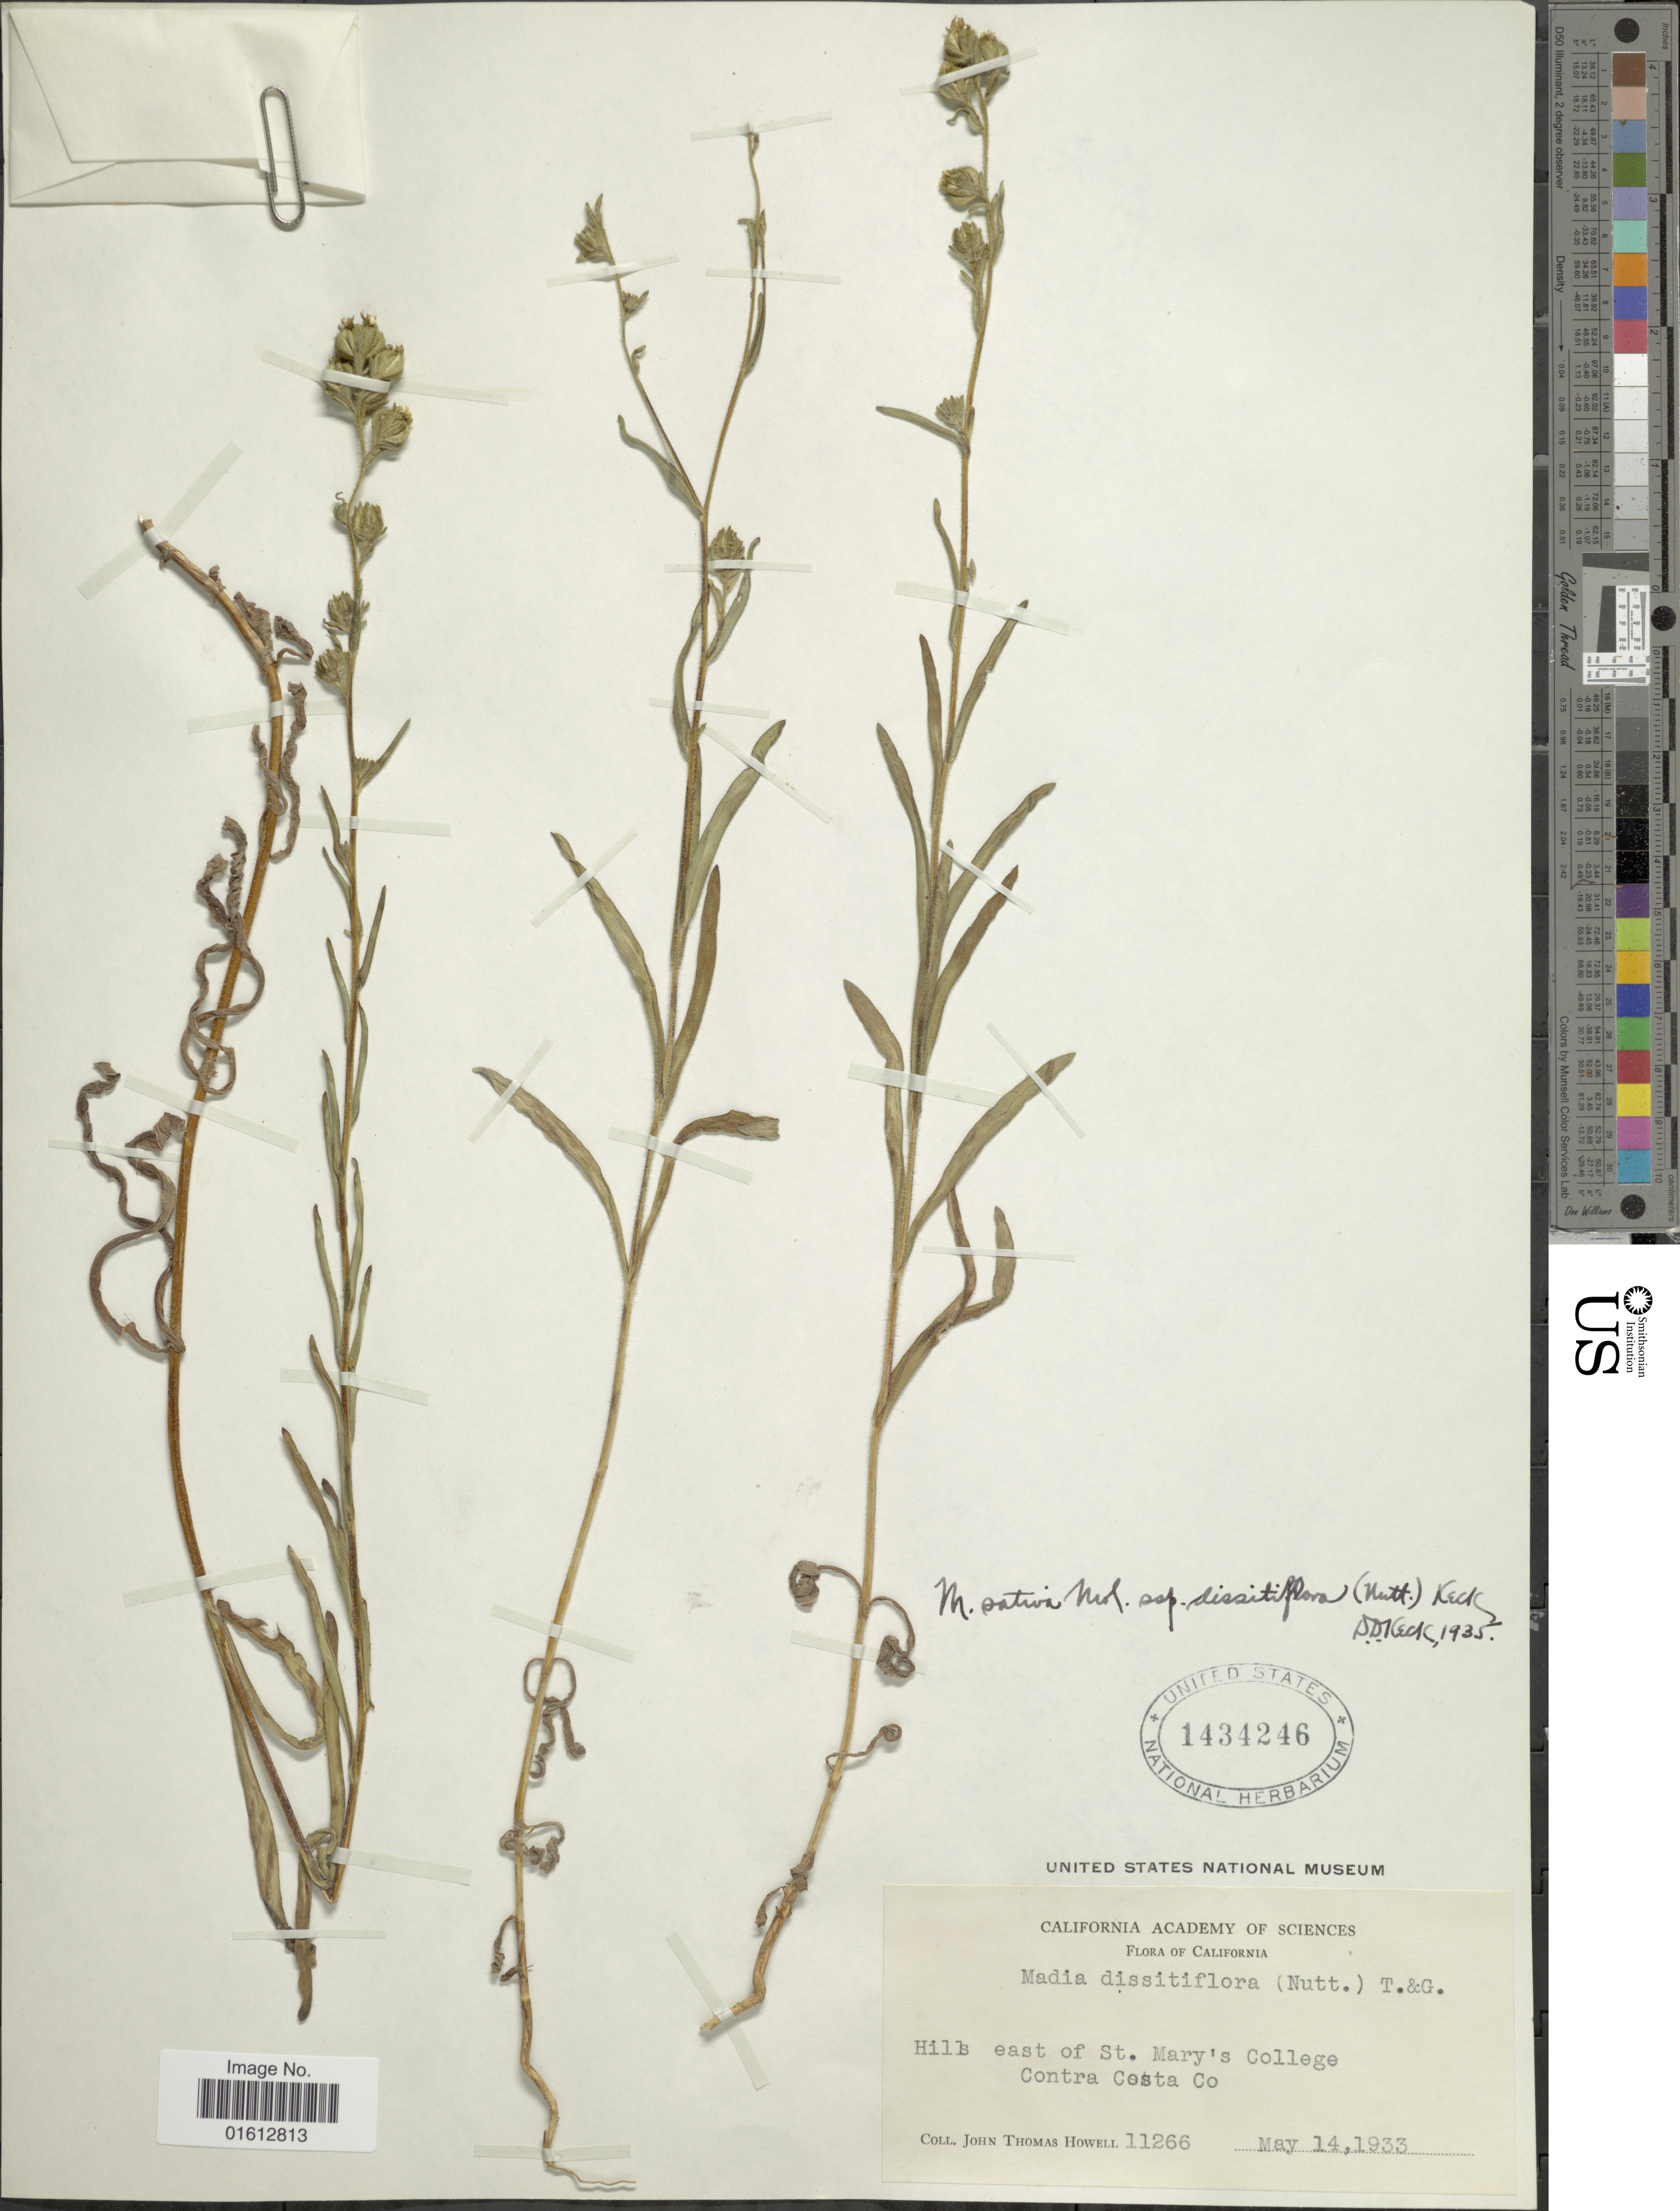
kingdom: Plantae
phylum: Tracheophyta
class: Magnoliopsida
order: Asterales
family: Asteraceae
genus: Madia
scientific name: Madia gracilis subsp. gracilis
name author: (Sm.) D.D. Keck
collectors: J. T. Howell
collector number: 11266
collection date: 1933-05-14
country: United States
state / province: California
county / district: Contra Costa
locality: California, Hills east of St. Mary's College Contra Costa Co.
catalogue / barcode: US 1434246